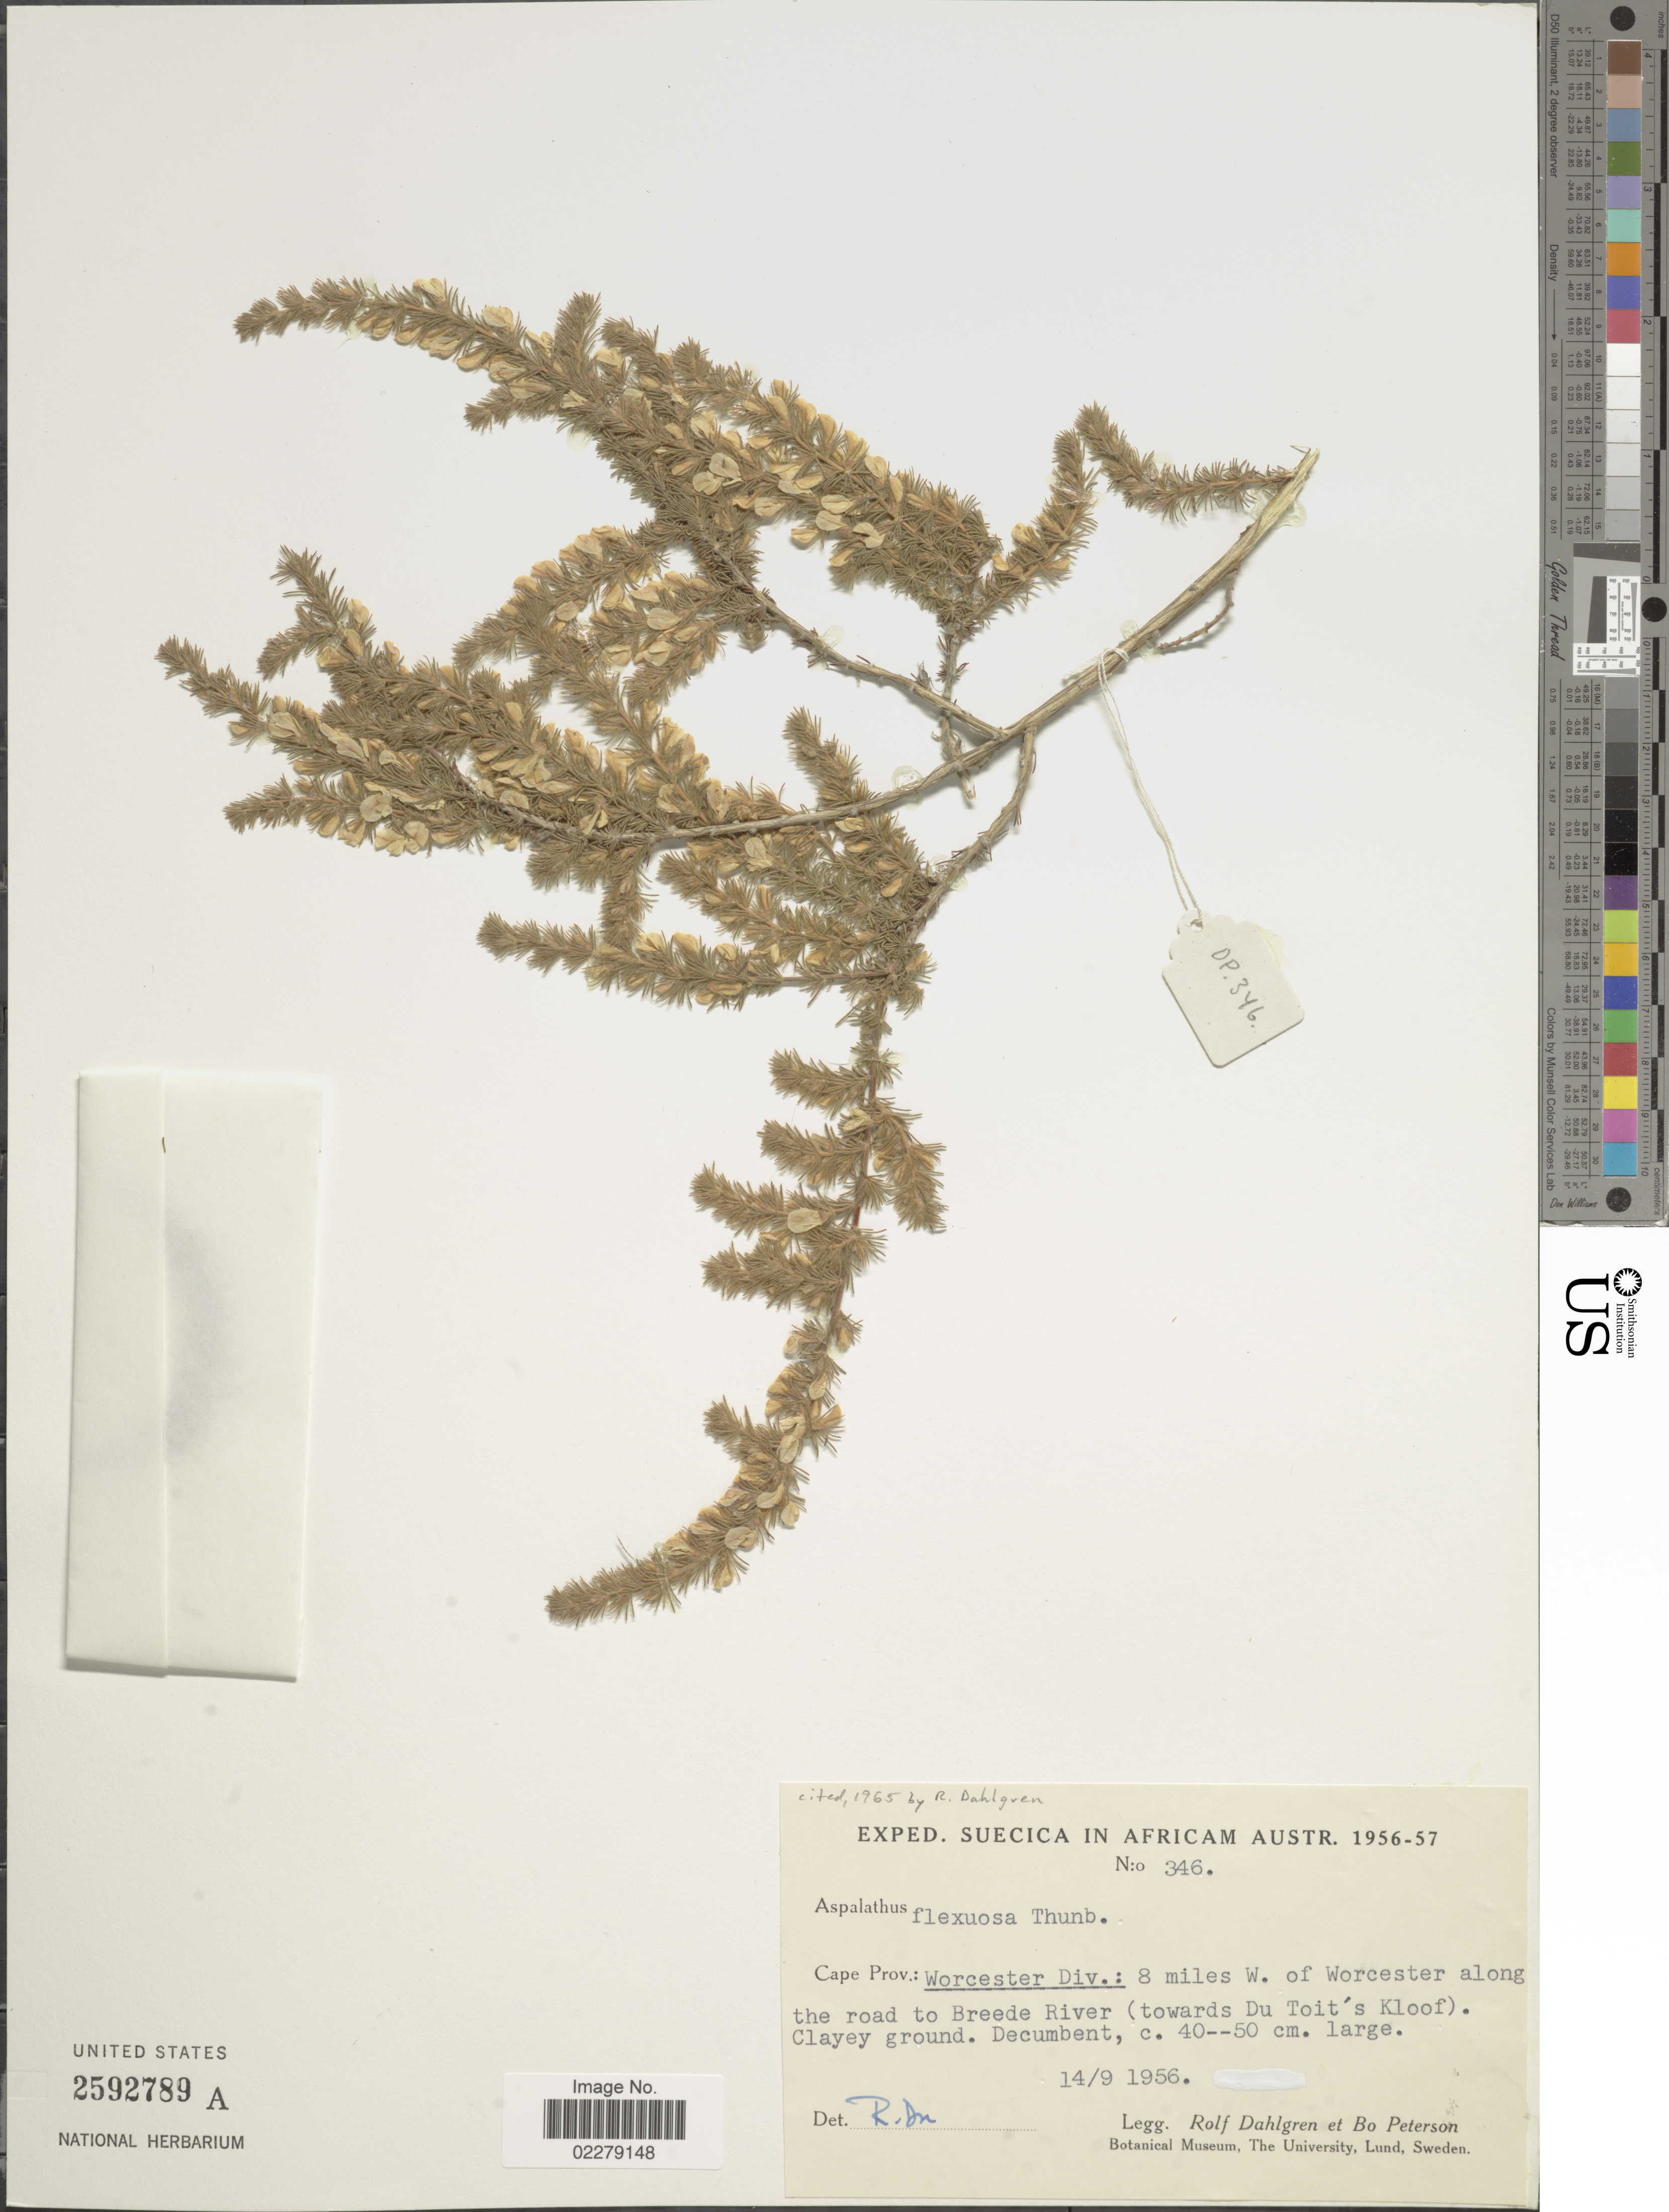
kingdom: Plantae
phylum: Tracheophyta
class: Magnoliopsida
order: Fabales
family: Fabaceae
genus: Aspalathus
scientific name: Aspalathus flexuosa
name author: Thunb.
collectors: R. Dahlgren & B. H. Peterson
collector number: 346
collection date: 1956-09-14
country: South Africa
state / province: Western Cape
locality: Worcester Div.: 8 miles W. of Worcester along the road to Breede River ( towards Du Toit's Kloof)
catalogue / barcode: US 2592789A